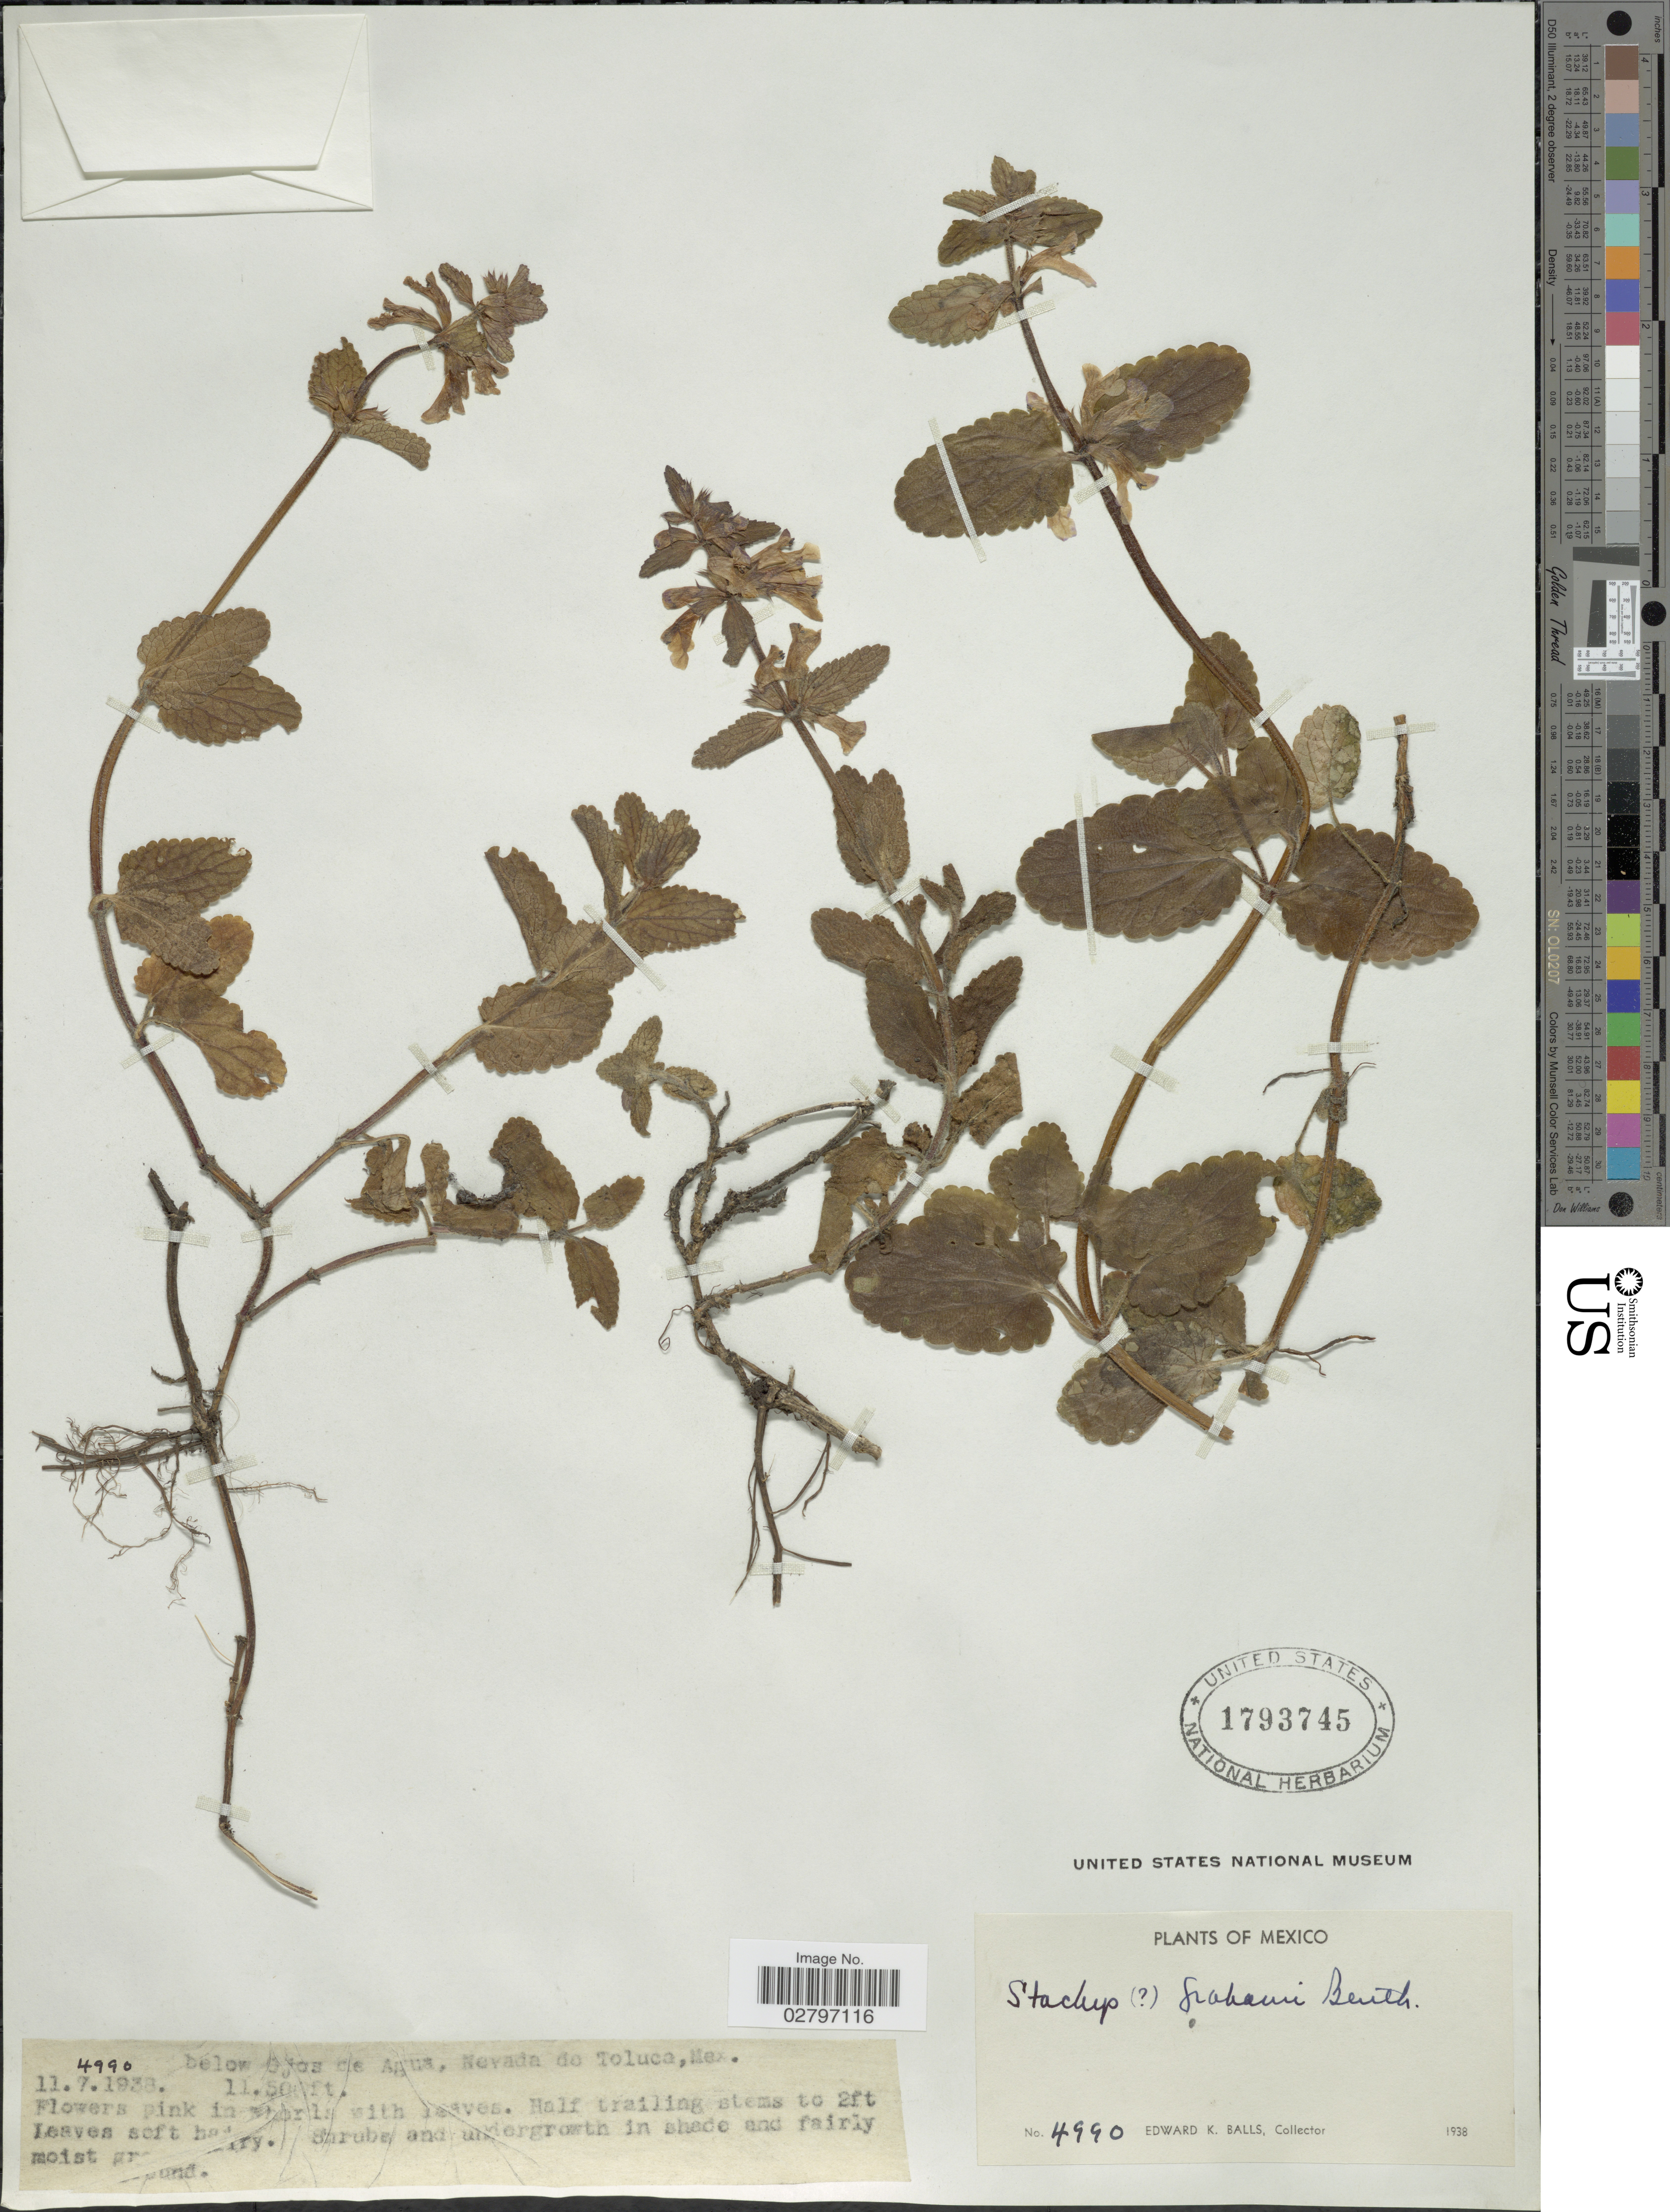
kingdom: Plantae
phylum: Tracheophyta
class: Magnoliopsida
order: Lamiales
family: Lamiaceae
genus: Stachys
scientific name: Stachys grahami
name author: Benth.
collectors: E. K. Balls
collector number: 4990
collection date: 1938-07-11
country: Mexico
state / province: México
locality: Below Ojos de Agua, Nevada do Toluca.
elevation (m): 3505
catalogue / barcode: US 1793745